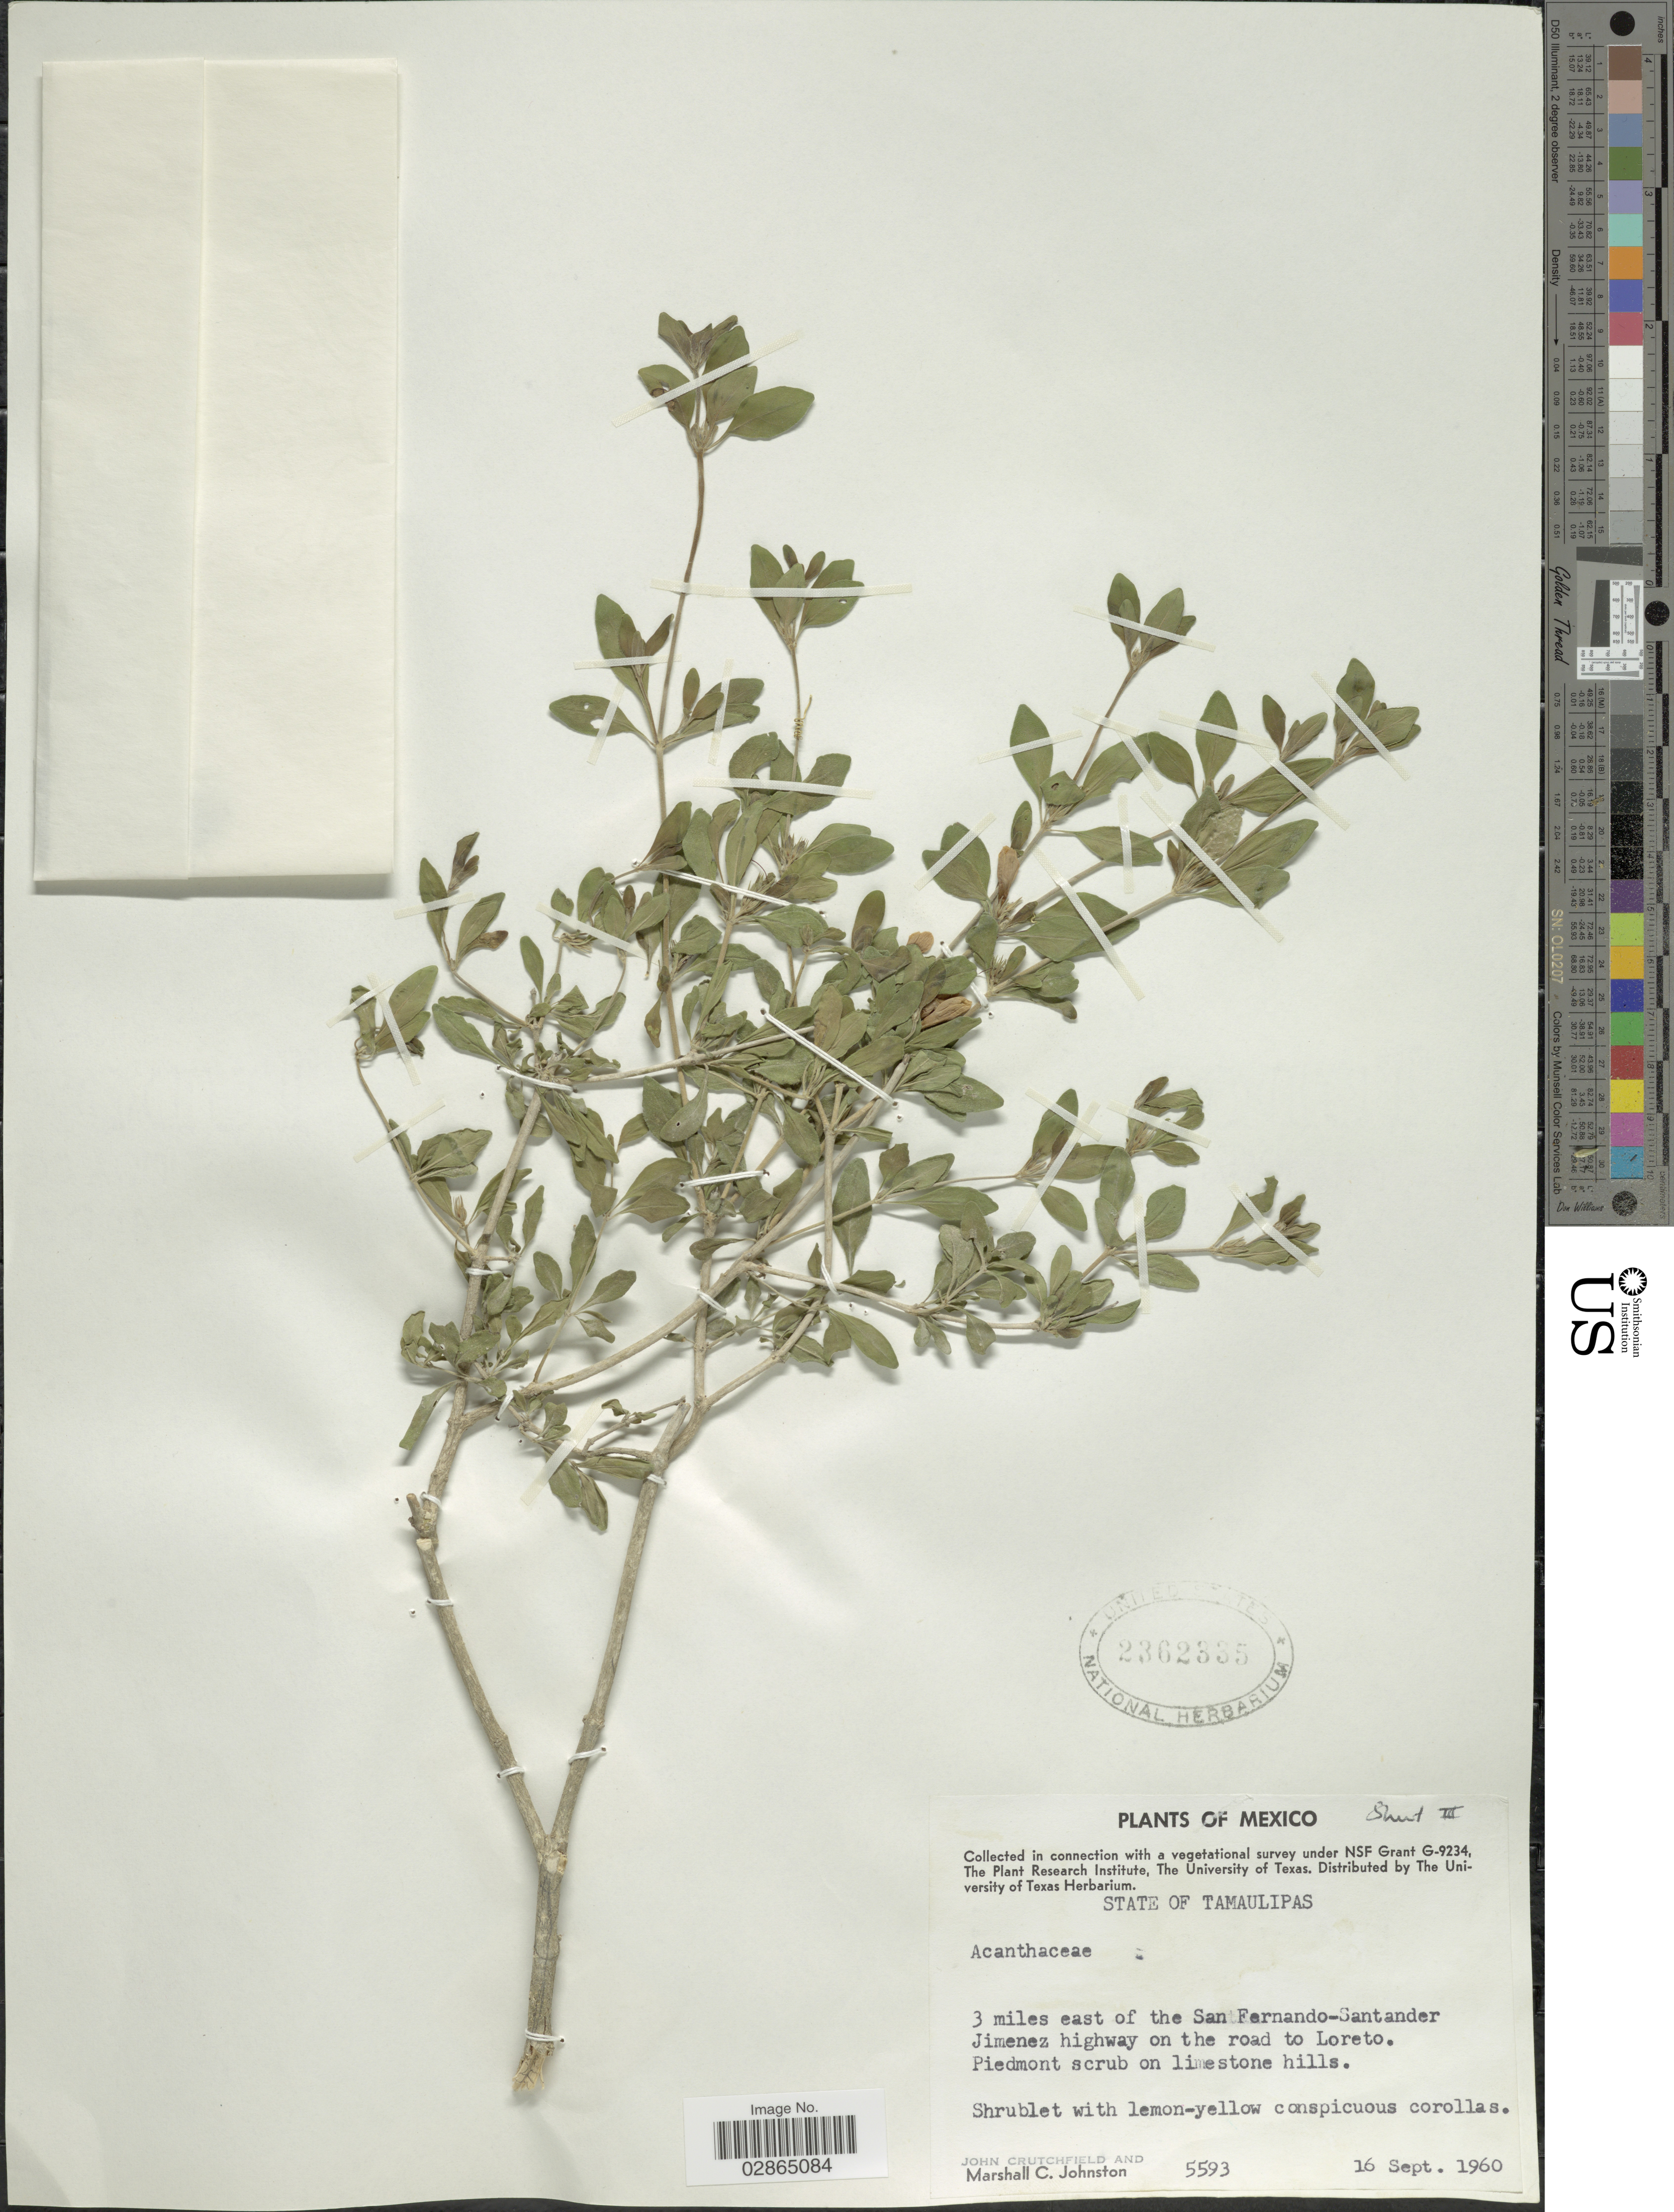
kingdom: Plantae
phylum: Tracheophyta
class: Magnoliopsida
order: Lamiales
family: Acanthaceae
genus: Holographis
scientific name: Holographis ehrenbergiana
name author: Nees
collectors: J. Crutchfield & M. Johnston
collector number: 5593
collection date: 1960-09-16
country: Mexico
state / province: Tamaulipas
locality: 3 miles east of the San Fernando-Santander Jimenez highway on the road to Loreto.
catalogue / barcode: US 2362335